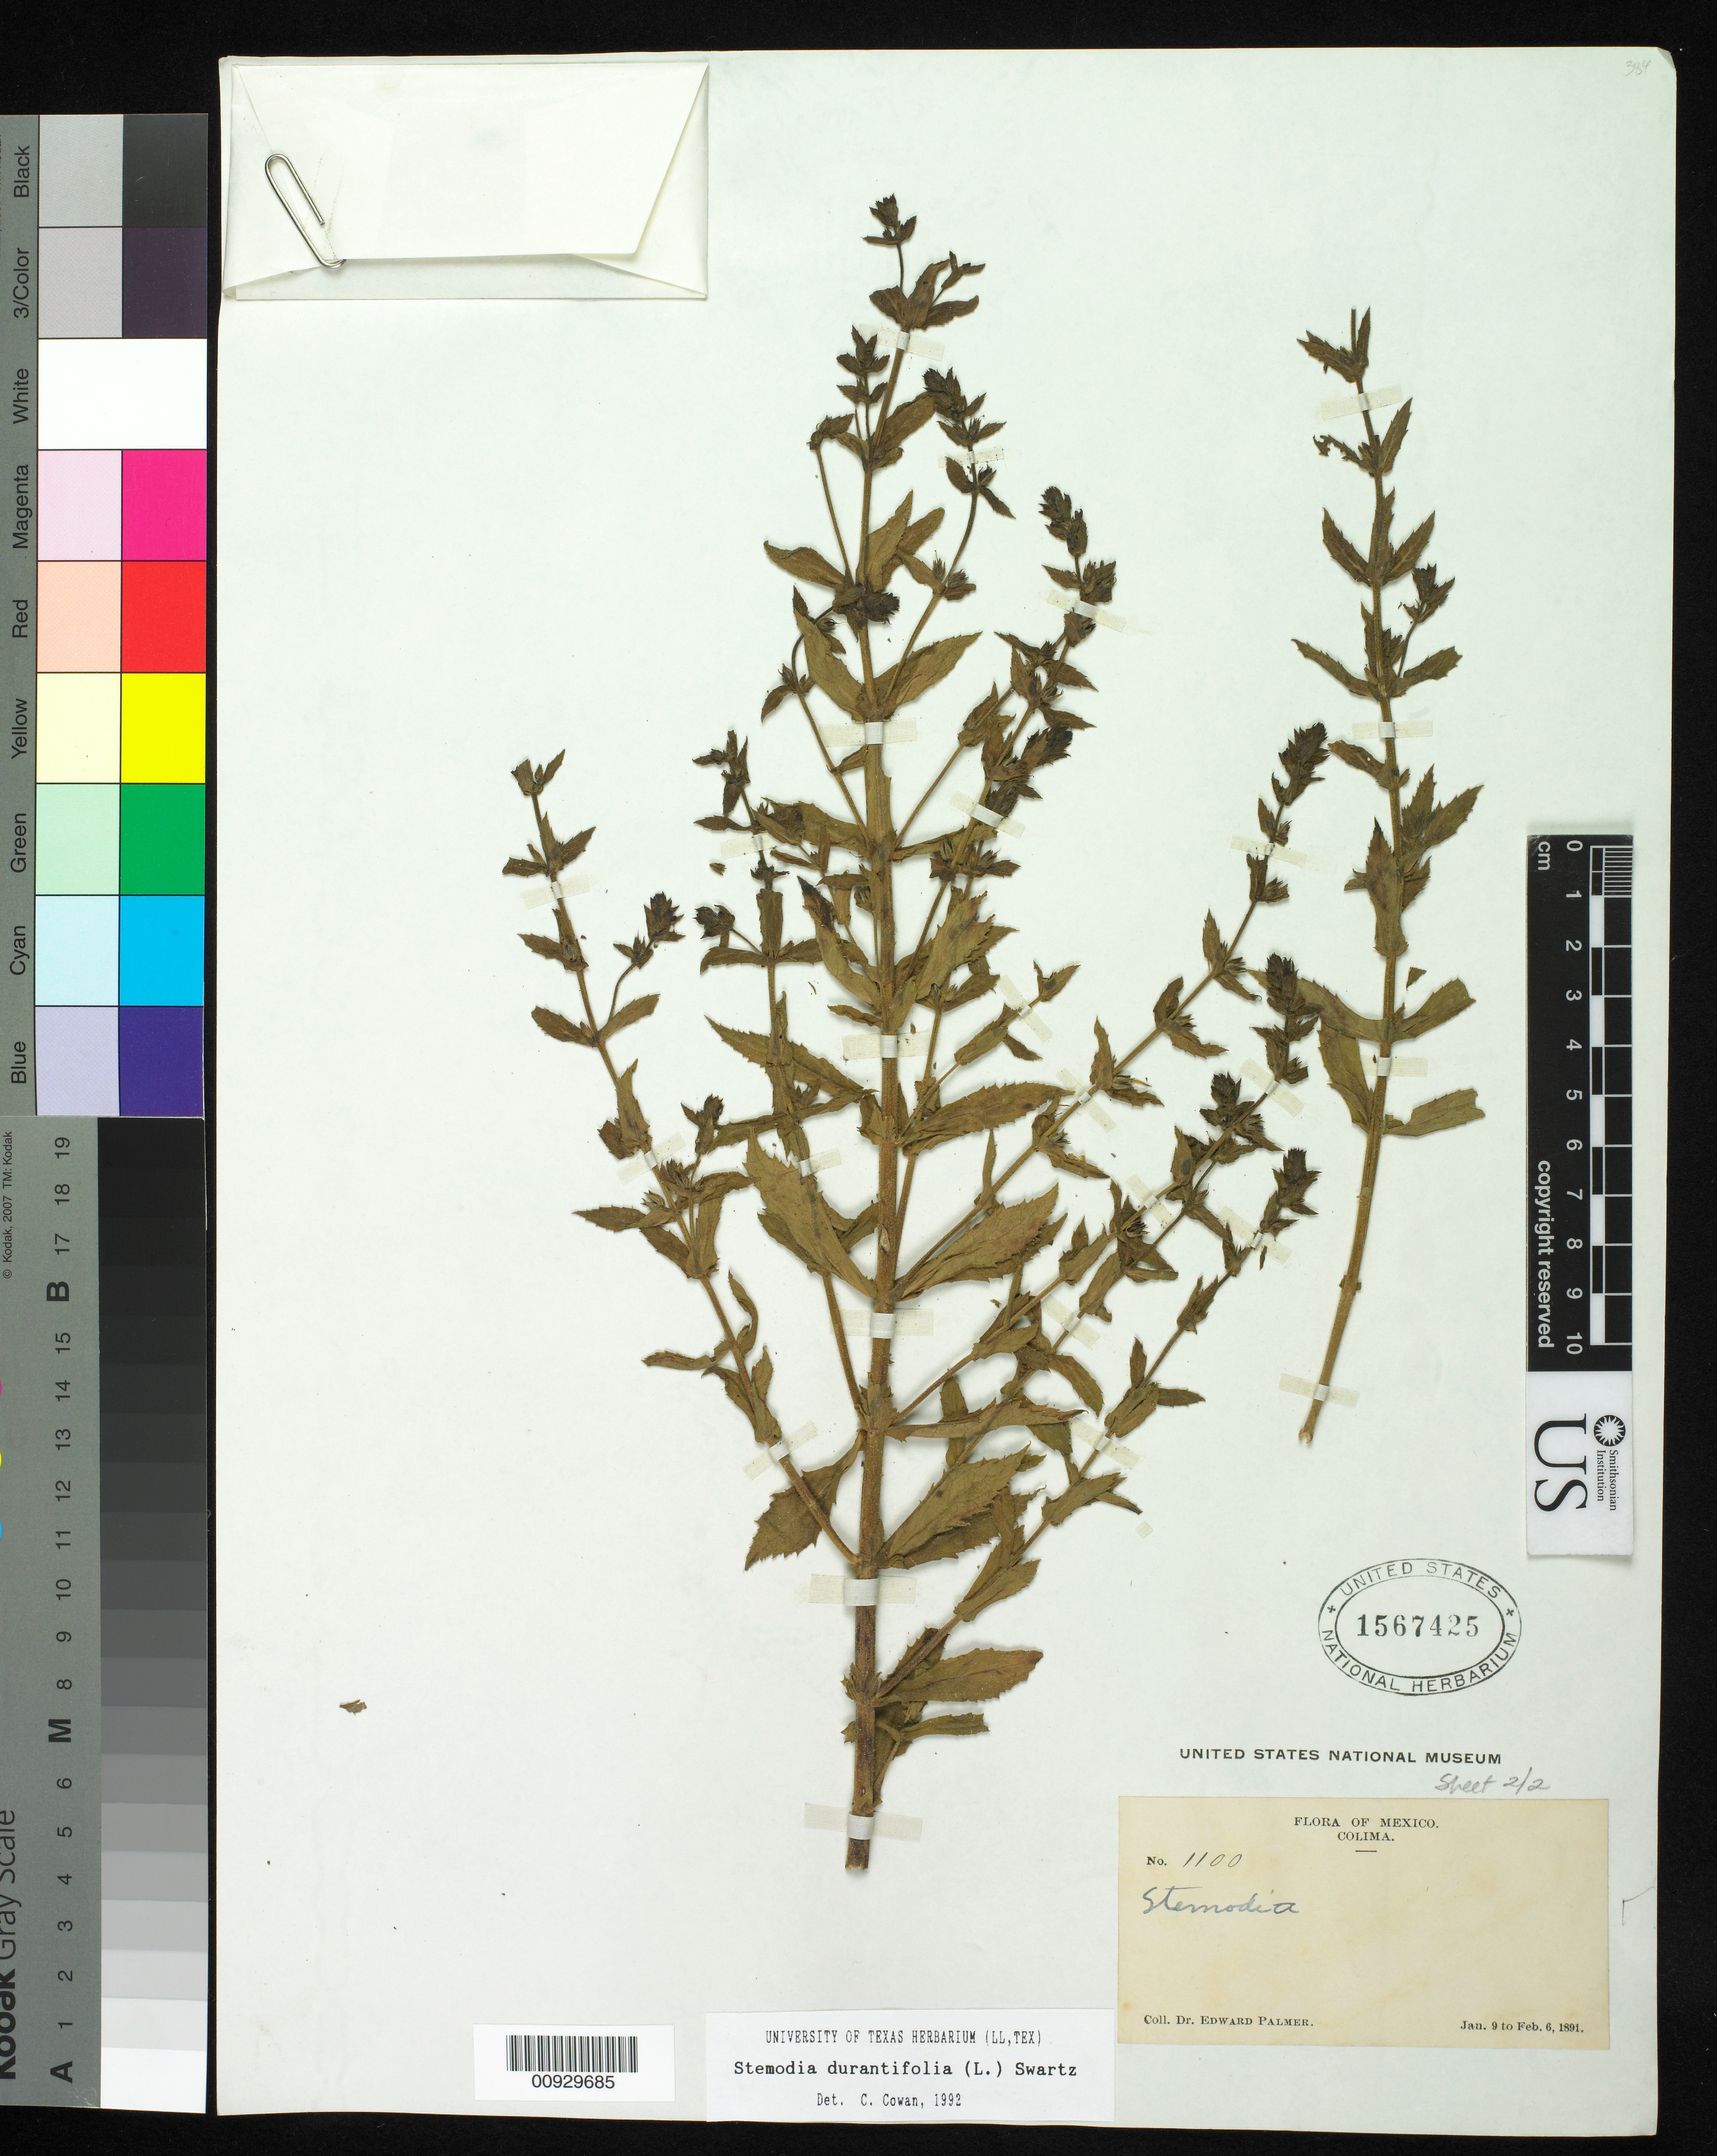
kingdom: Plantae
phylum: Tracheophyta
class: Magnoliopsida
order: Lamiales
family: Plantaginaceae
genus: Stemodia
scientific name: Stemodia durantifolia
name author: (L.) Sw.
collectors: E. Palmer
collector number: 1100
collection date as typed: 09 Jan 1891 to 06 Feb 1891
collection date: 1891-01-09/1891-02-06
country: Mexico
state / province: Colima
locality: Colima.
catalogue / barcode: US 1567425